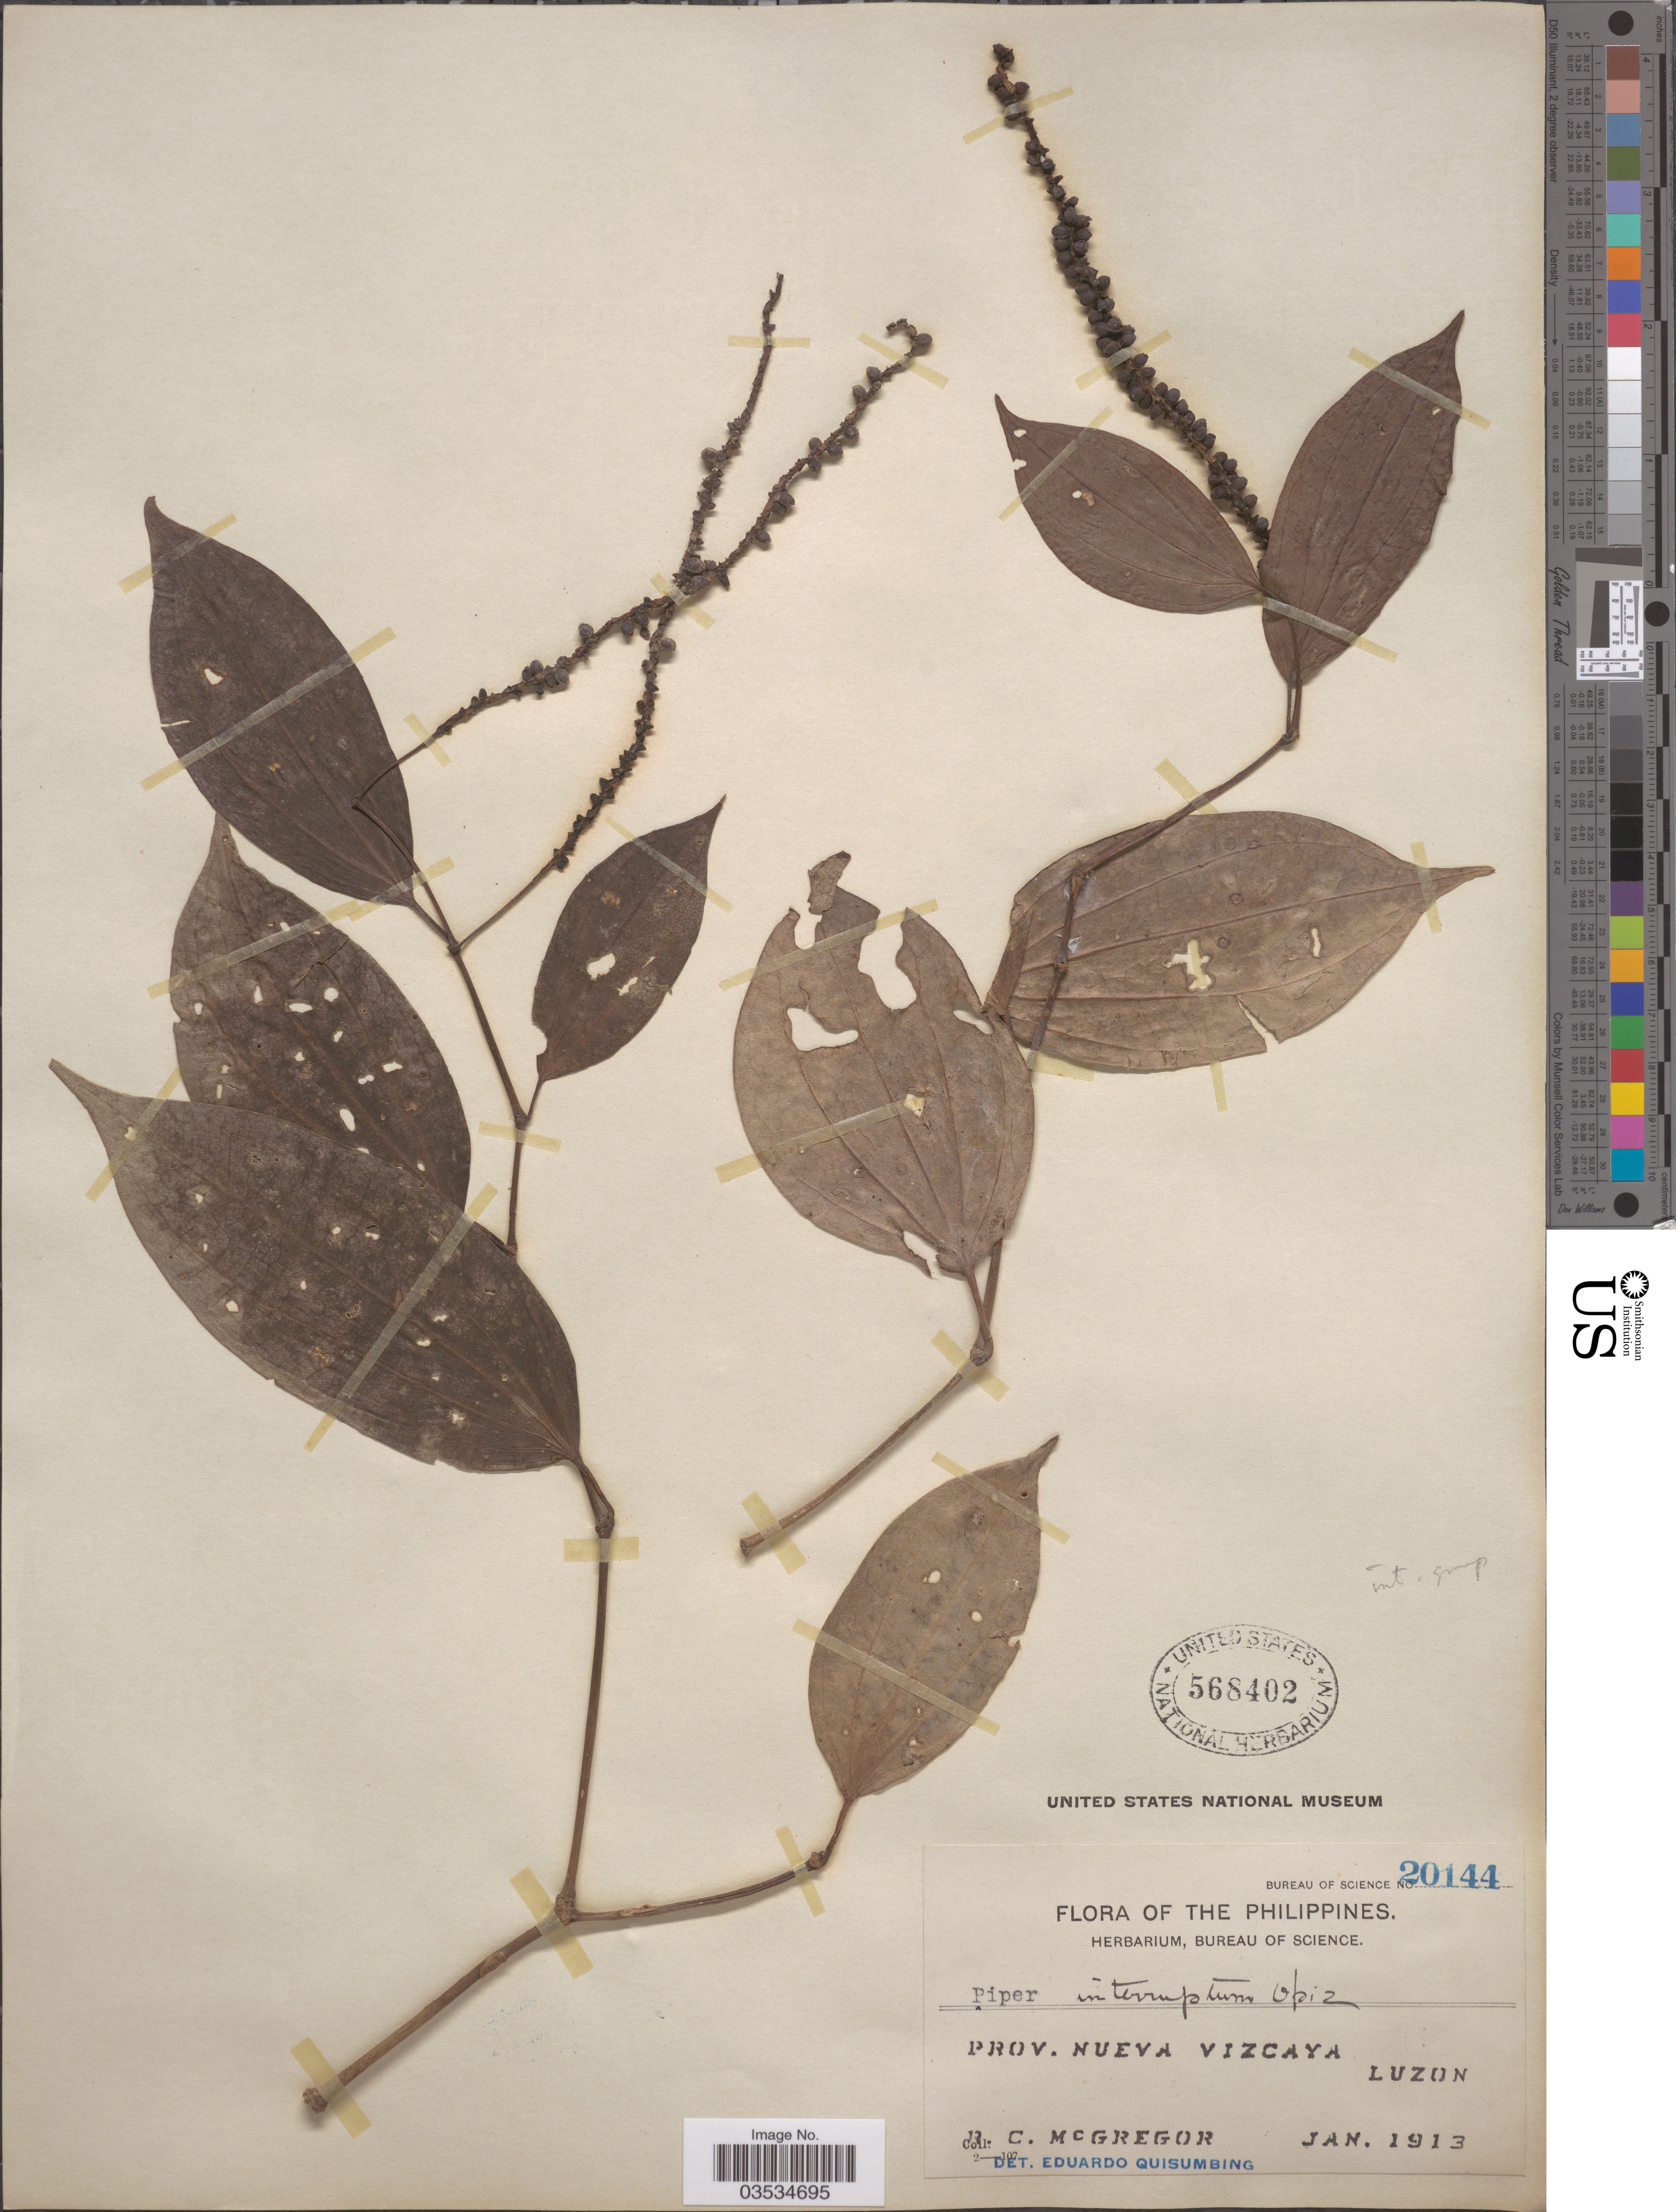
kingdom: Plantae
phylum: Tracheophyta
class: Magnoliopsida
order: Piperales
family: Piperaceae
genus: Piper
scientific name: Piper interruptum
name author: Opiz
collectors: R. C. McGregor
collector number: Bureau of Science 20144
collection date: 1913-01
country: Philippines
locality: Prov. Nueva Vizcaya, Luzon.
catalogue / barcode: US 568402